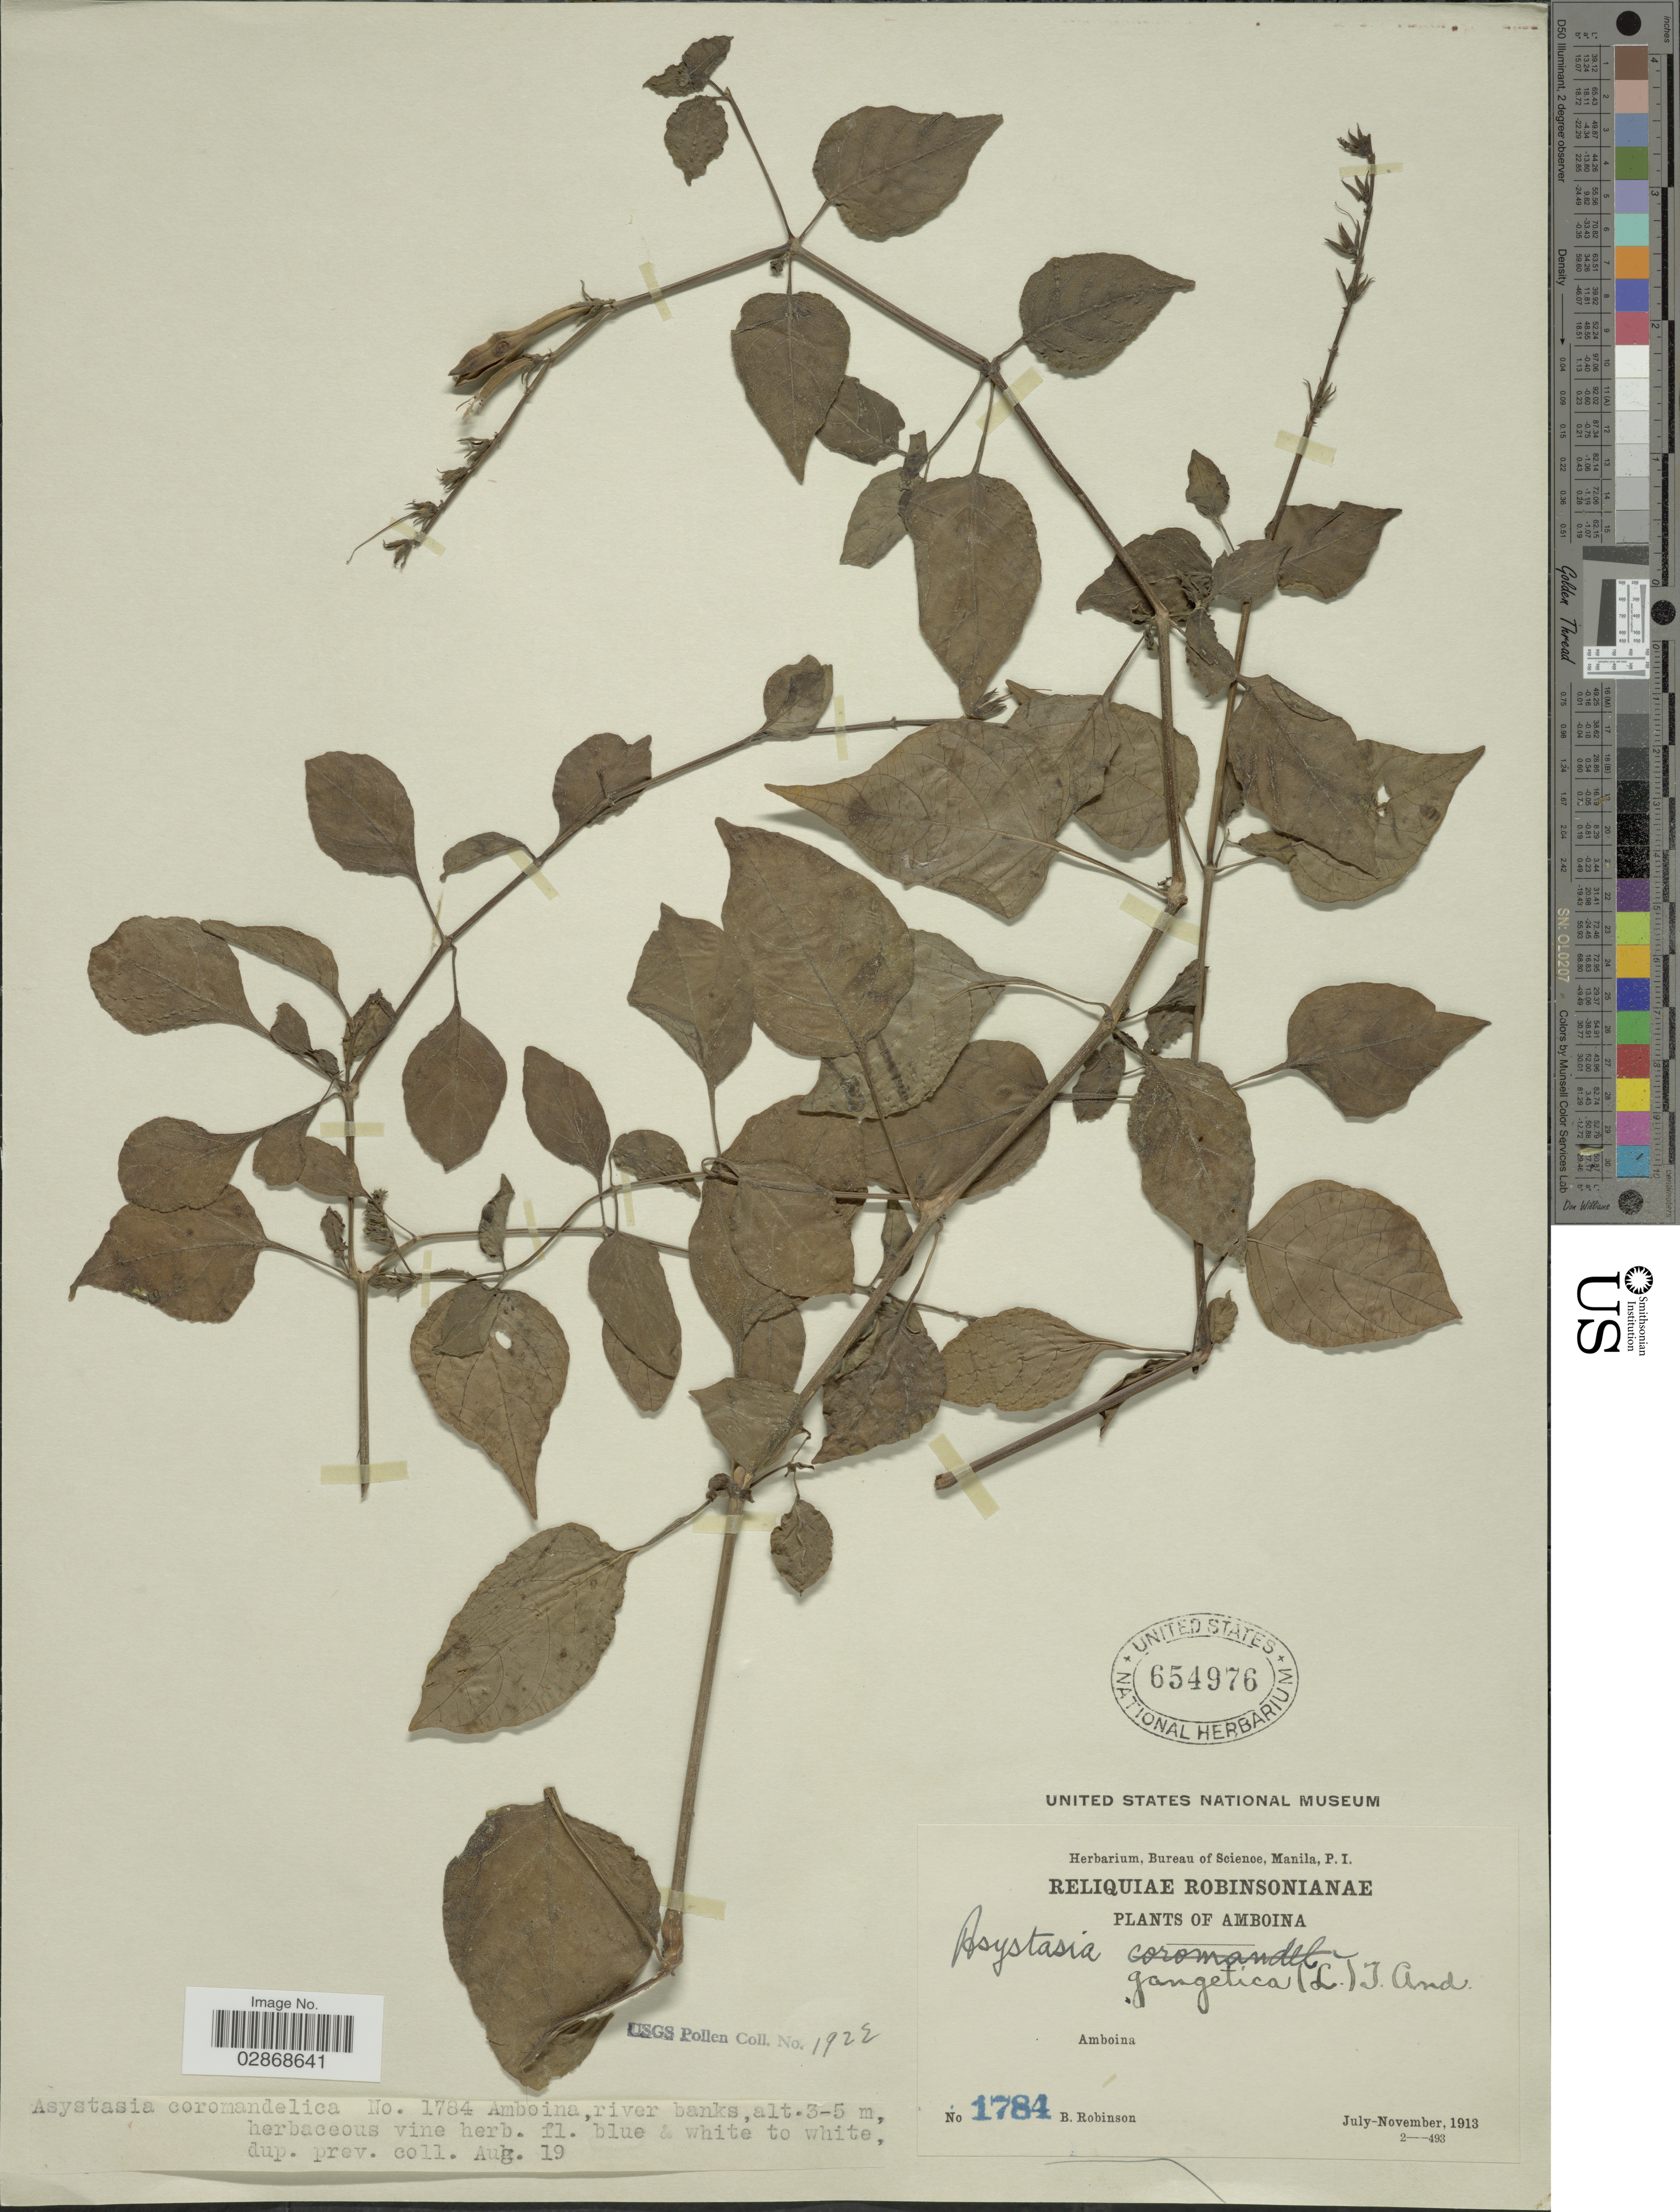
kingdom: Plantae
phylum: Tracheophyta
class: Magnoliopsida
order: Lamiales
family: Acanthaceae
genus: Asystasia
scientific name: Asystasia gangetica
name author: (L.) T. Anderson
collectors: B. Robinson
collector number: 1784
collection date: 1913-08-19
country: Indonesia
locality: Amboina.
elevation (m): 3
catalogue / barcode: US 654976